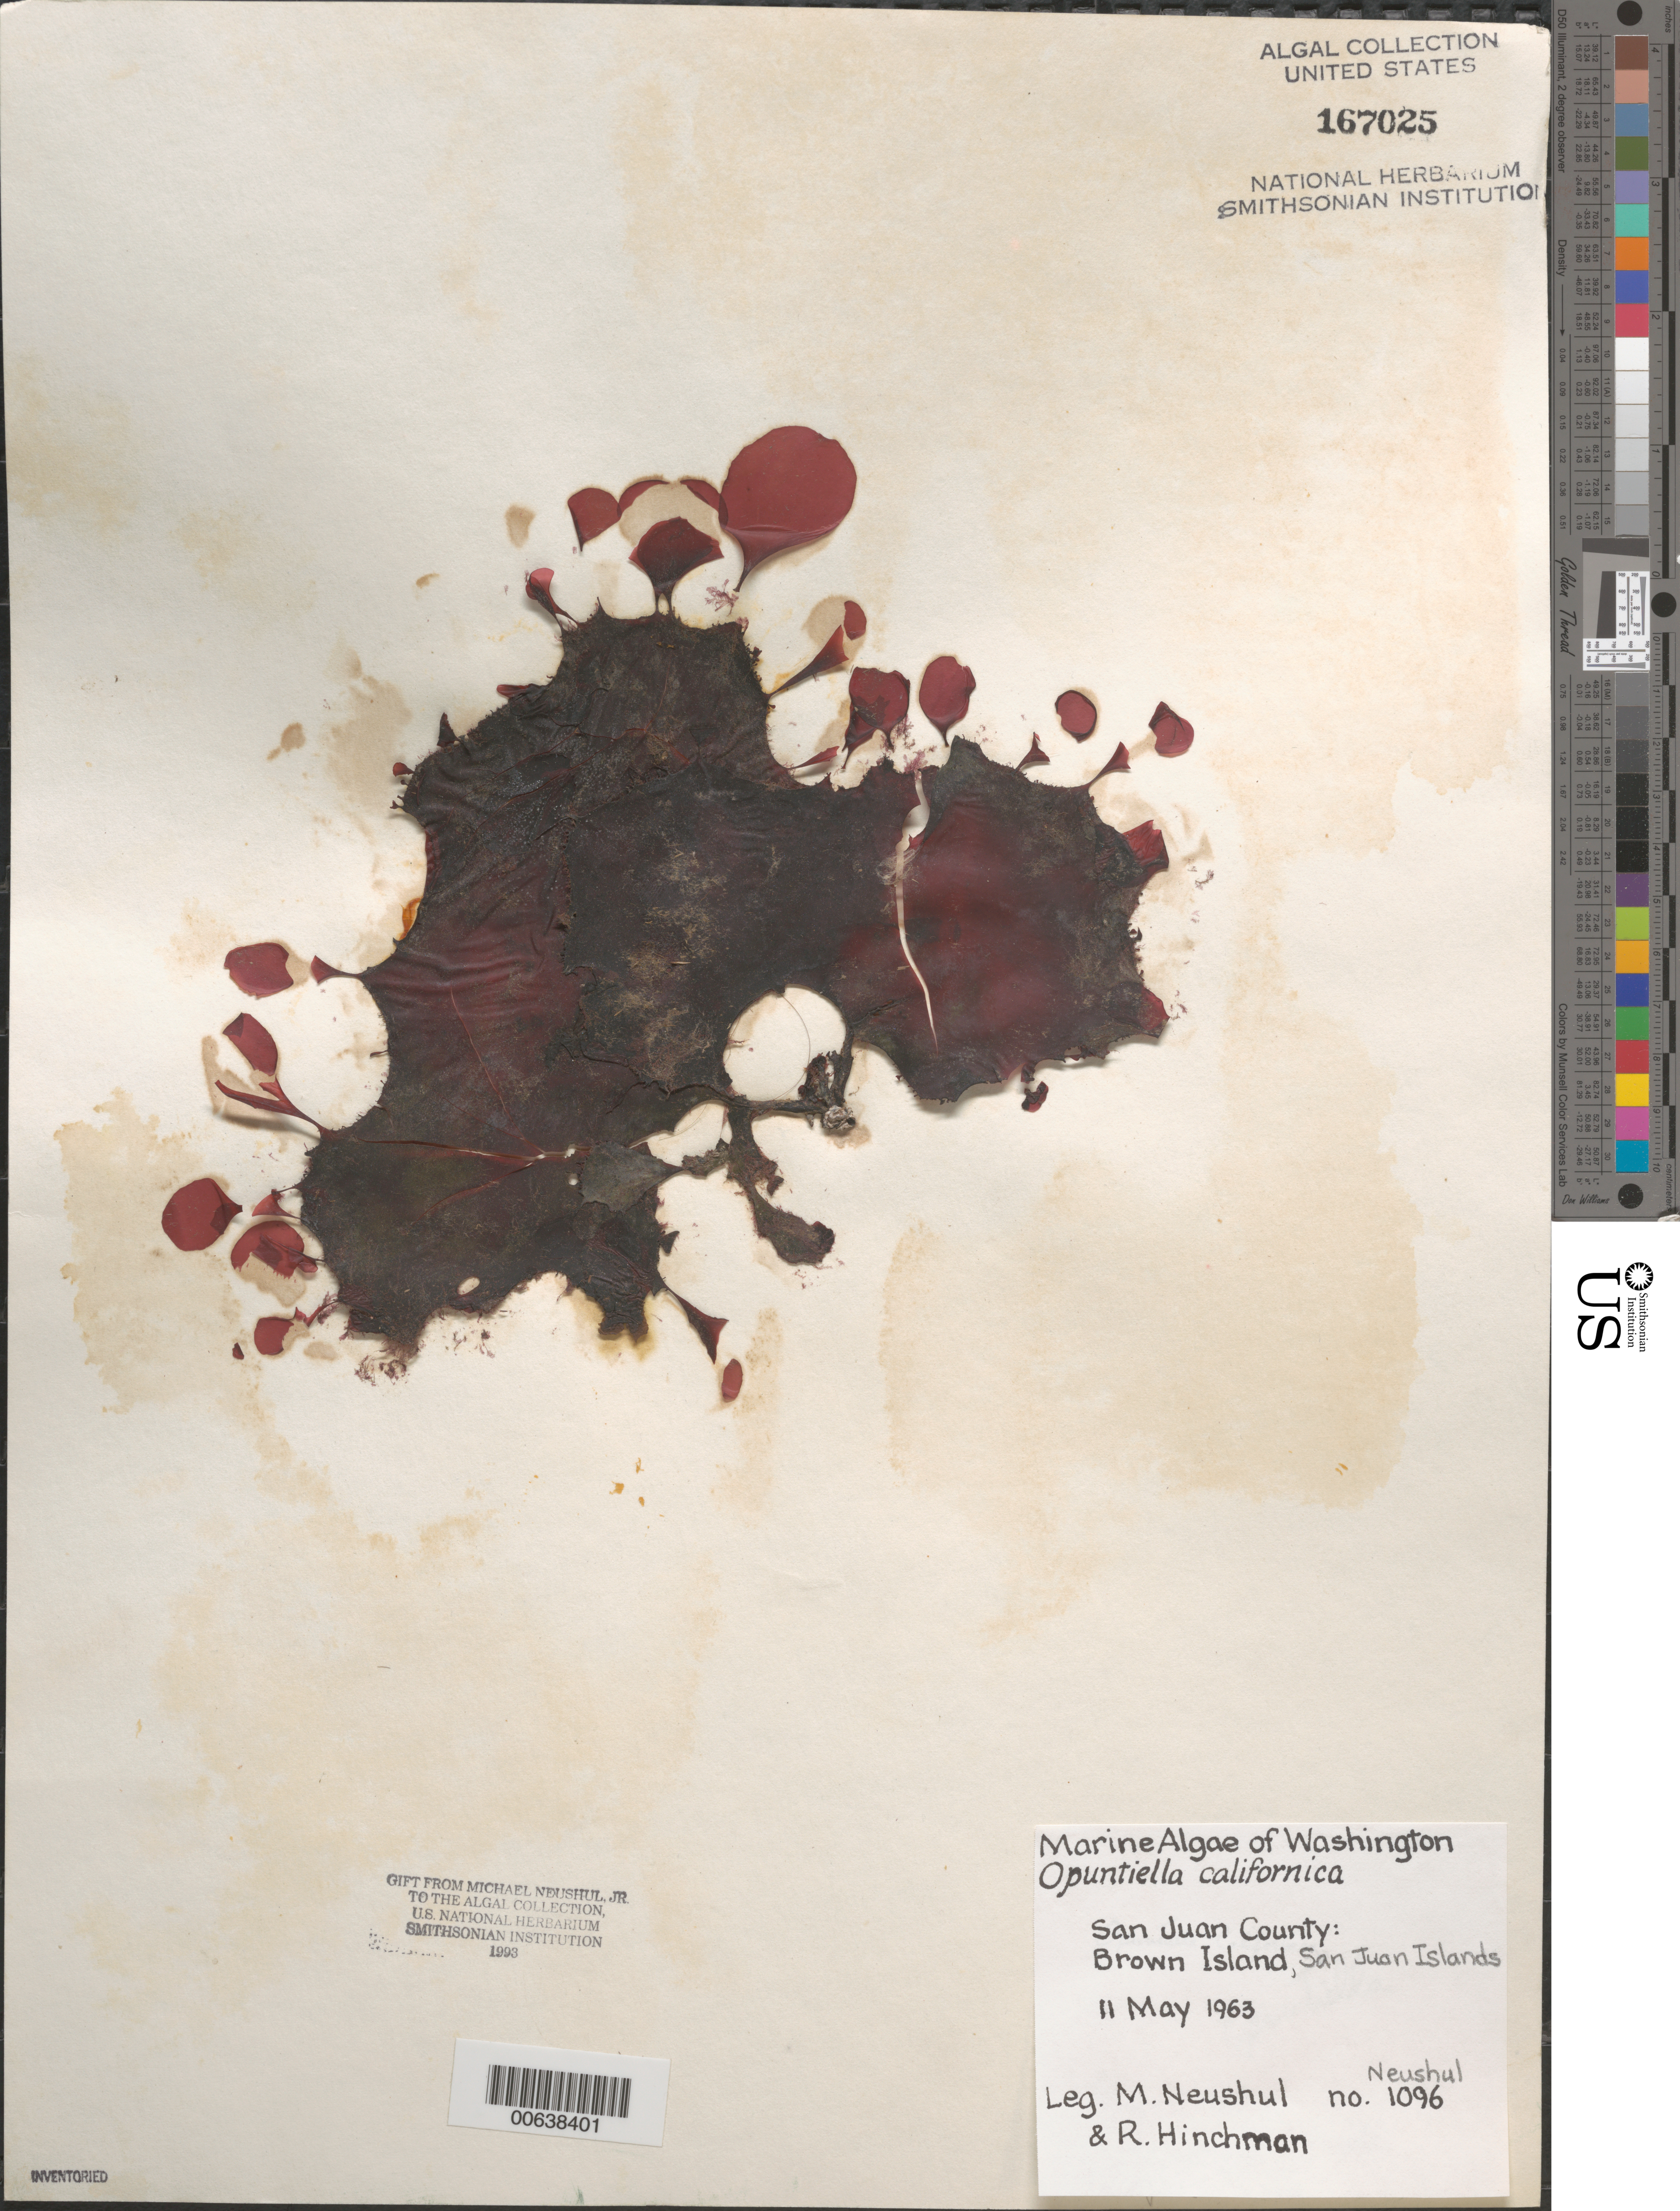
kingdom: Plantae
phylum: Rhodophyta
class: Florideophyceae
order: Gigartinales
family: Furcellariaceae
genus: Opuntiella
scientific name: Opuntiella californica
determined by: Neushul, M.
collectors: M. Neushul & R. Hinchman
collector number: Neushul 1096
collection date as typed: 11 May 1963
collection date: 1963-05-11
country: United States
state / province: Washington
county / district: San Juan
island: Brown Island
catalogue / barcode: US 167025